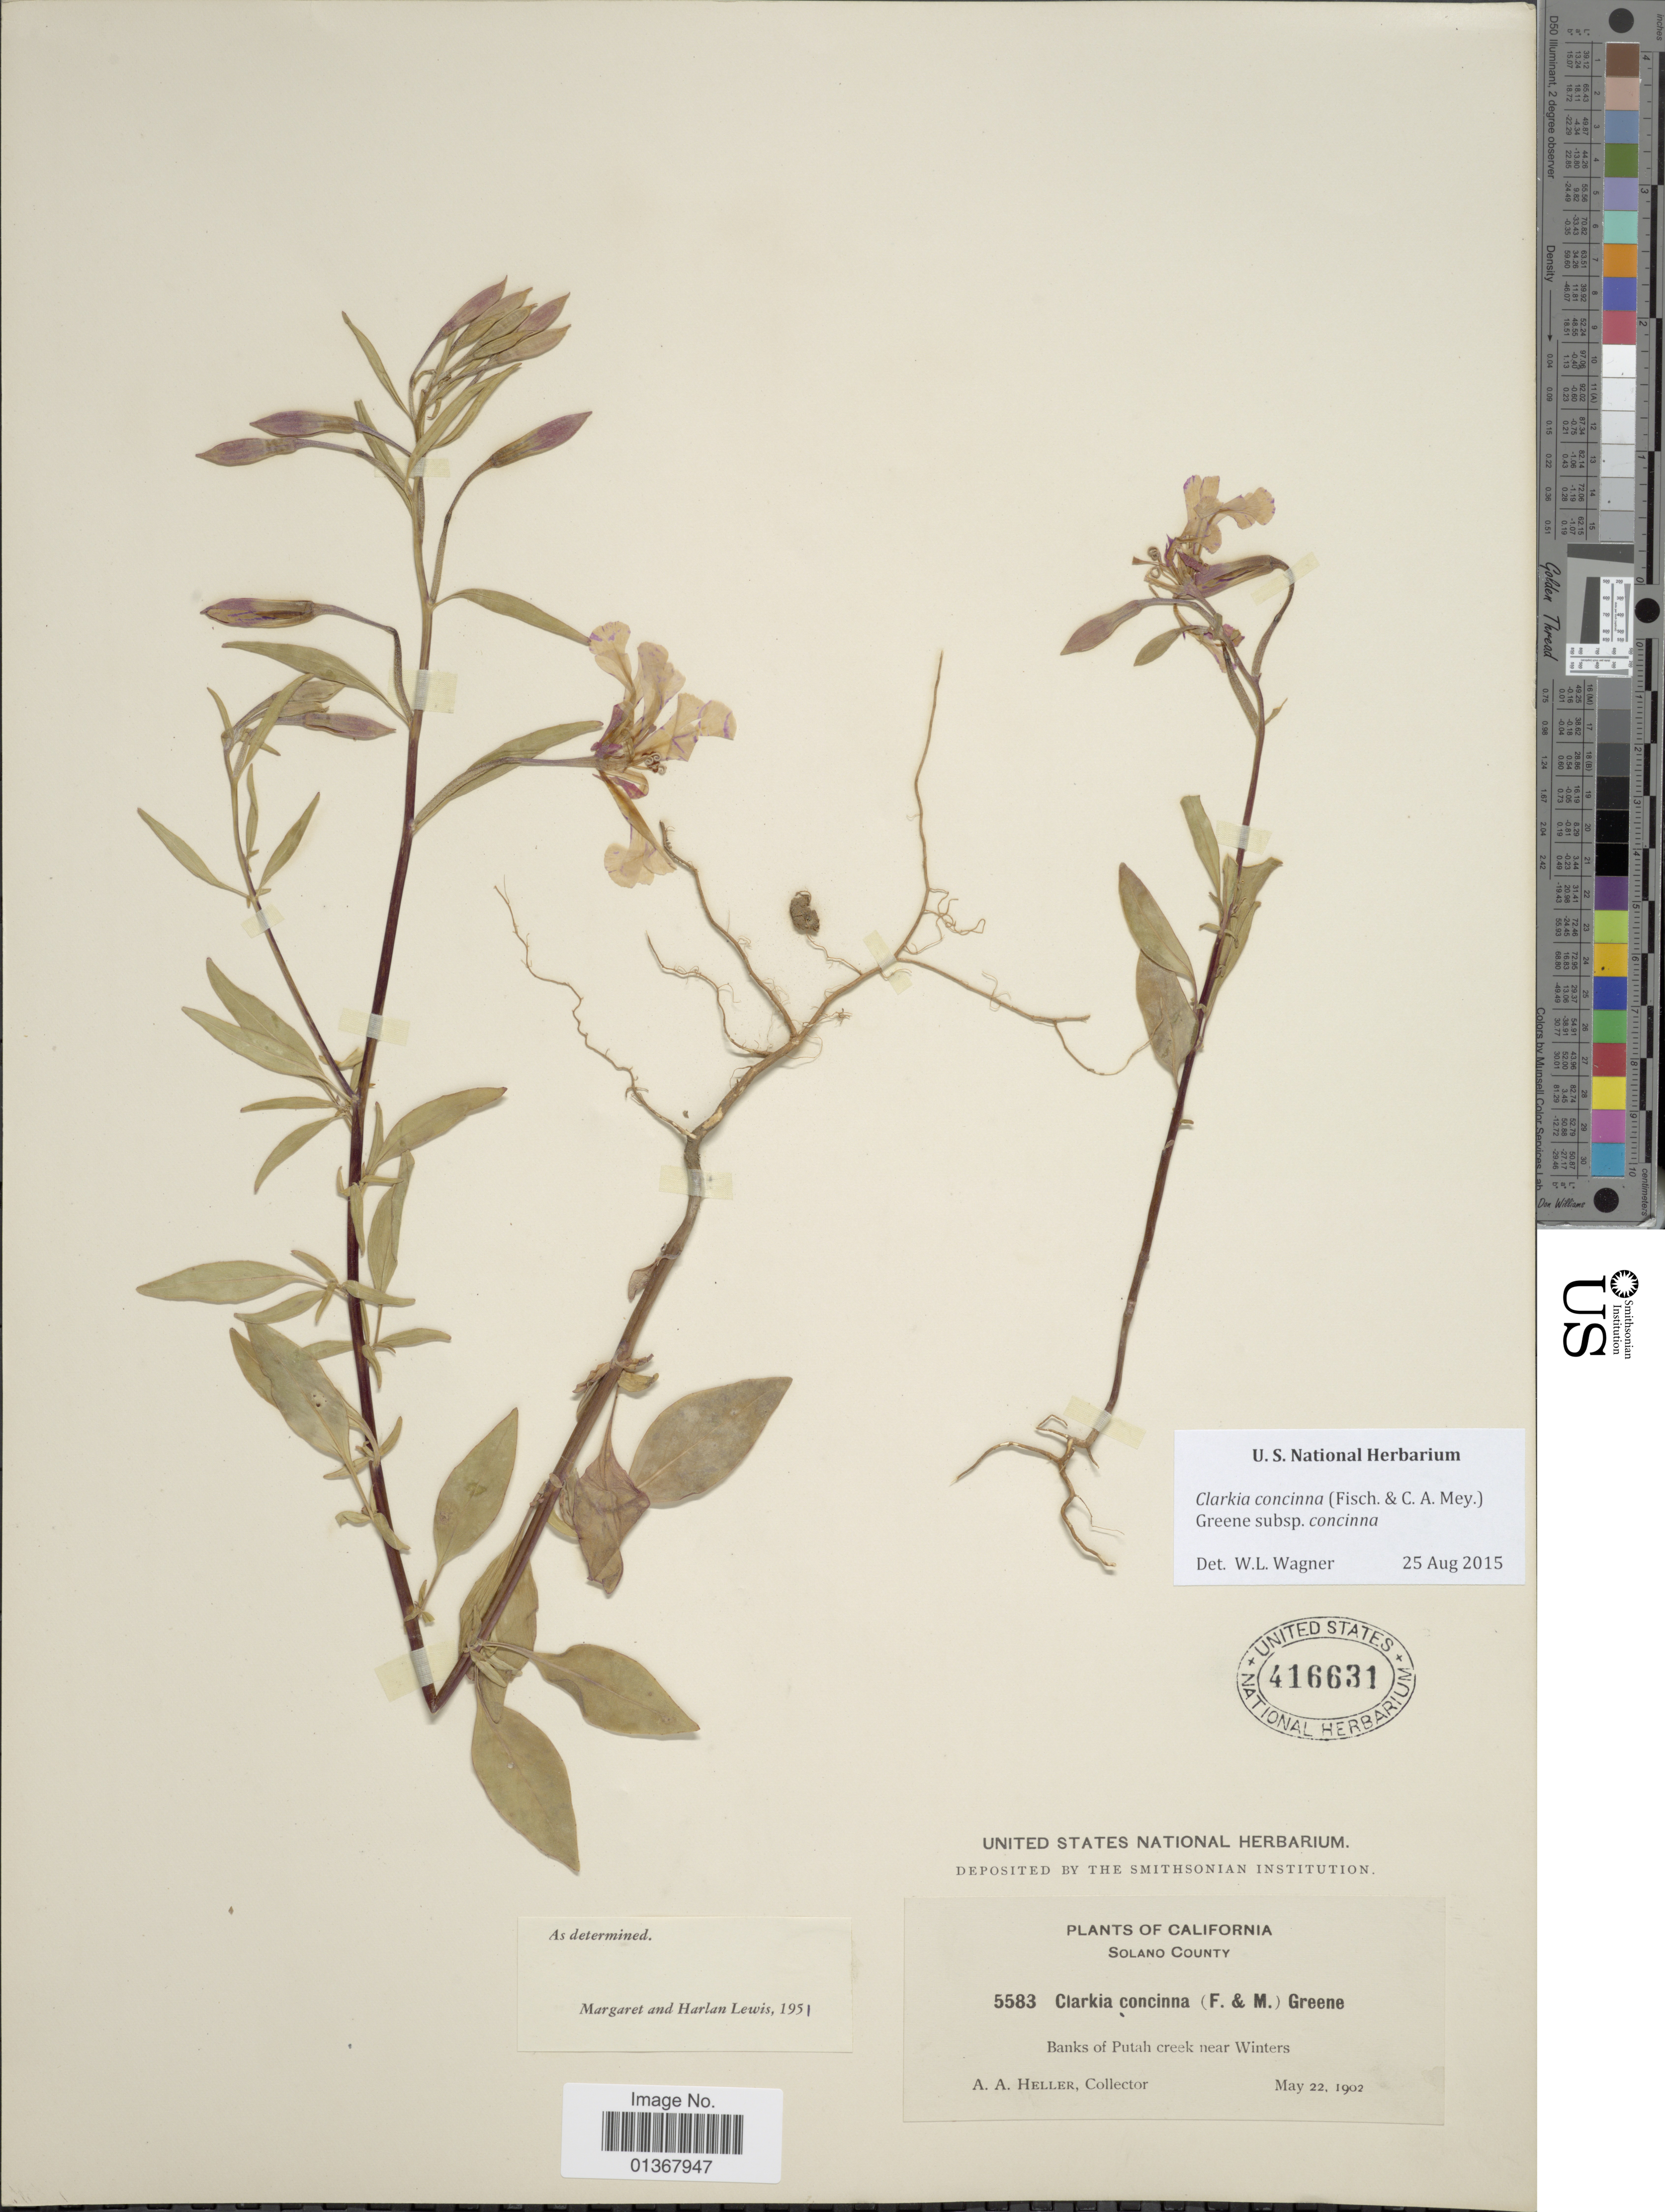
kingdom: Plantae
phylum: Tracheophyta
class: Magnoliopsida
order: Myrtales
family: Onagraceae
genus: Clarkia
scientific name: Clarkia concinna subsp. concinna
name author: (Fisch. & C.A. Mey.) Greene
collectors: A. A. Heller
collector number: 5583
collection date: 1902-05-22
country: United States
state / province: California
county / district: Sonoma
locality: Sonoma County, Banks of Putah Creek near Winters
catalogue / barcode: US 416631